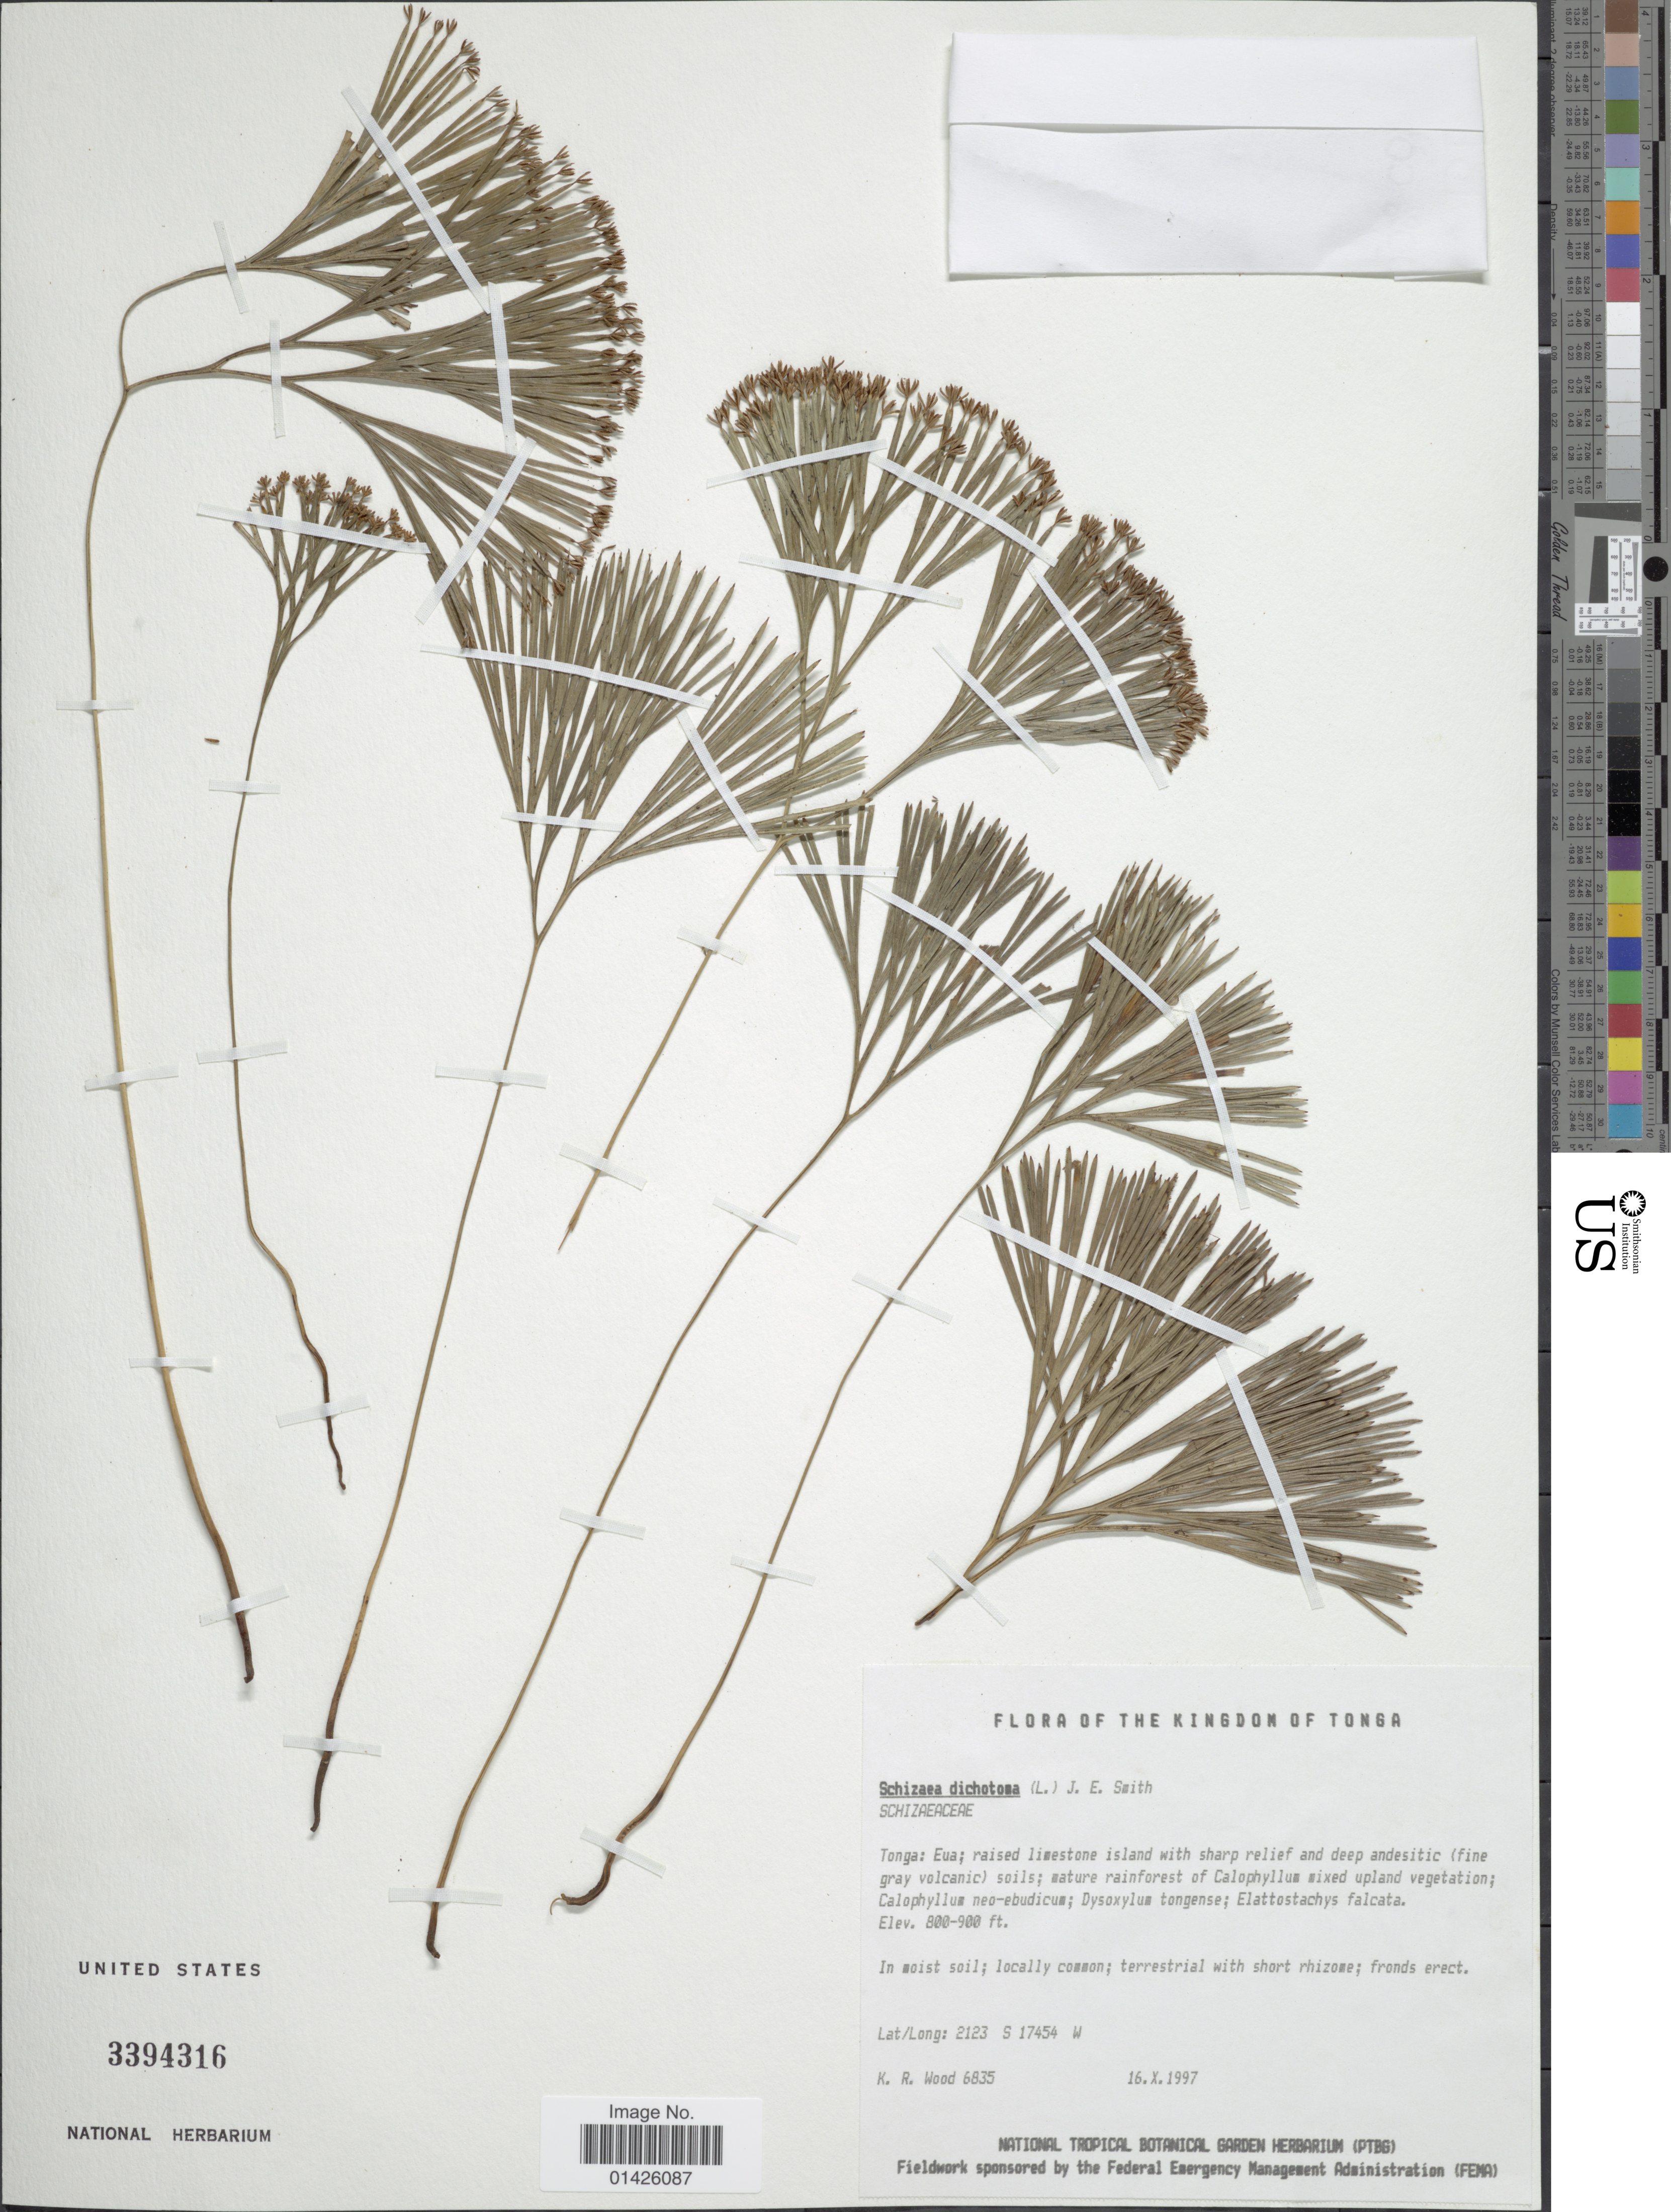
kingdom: Plantae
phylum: Tracheophyta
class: Polypodiopsida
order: Schizaeales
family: Schizaeaceae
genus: Schizaea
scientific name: Schizaea dichotoma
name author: (L.) J. Sm.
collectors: K. R. Wood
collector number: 6835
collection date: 1997-10-16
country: Tonga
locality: The Kingdom of Tonga, Eua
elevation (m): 244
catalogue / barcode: US 3394316